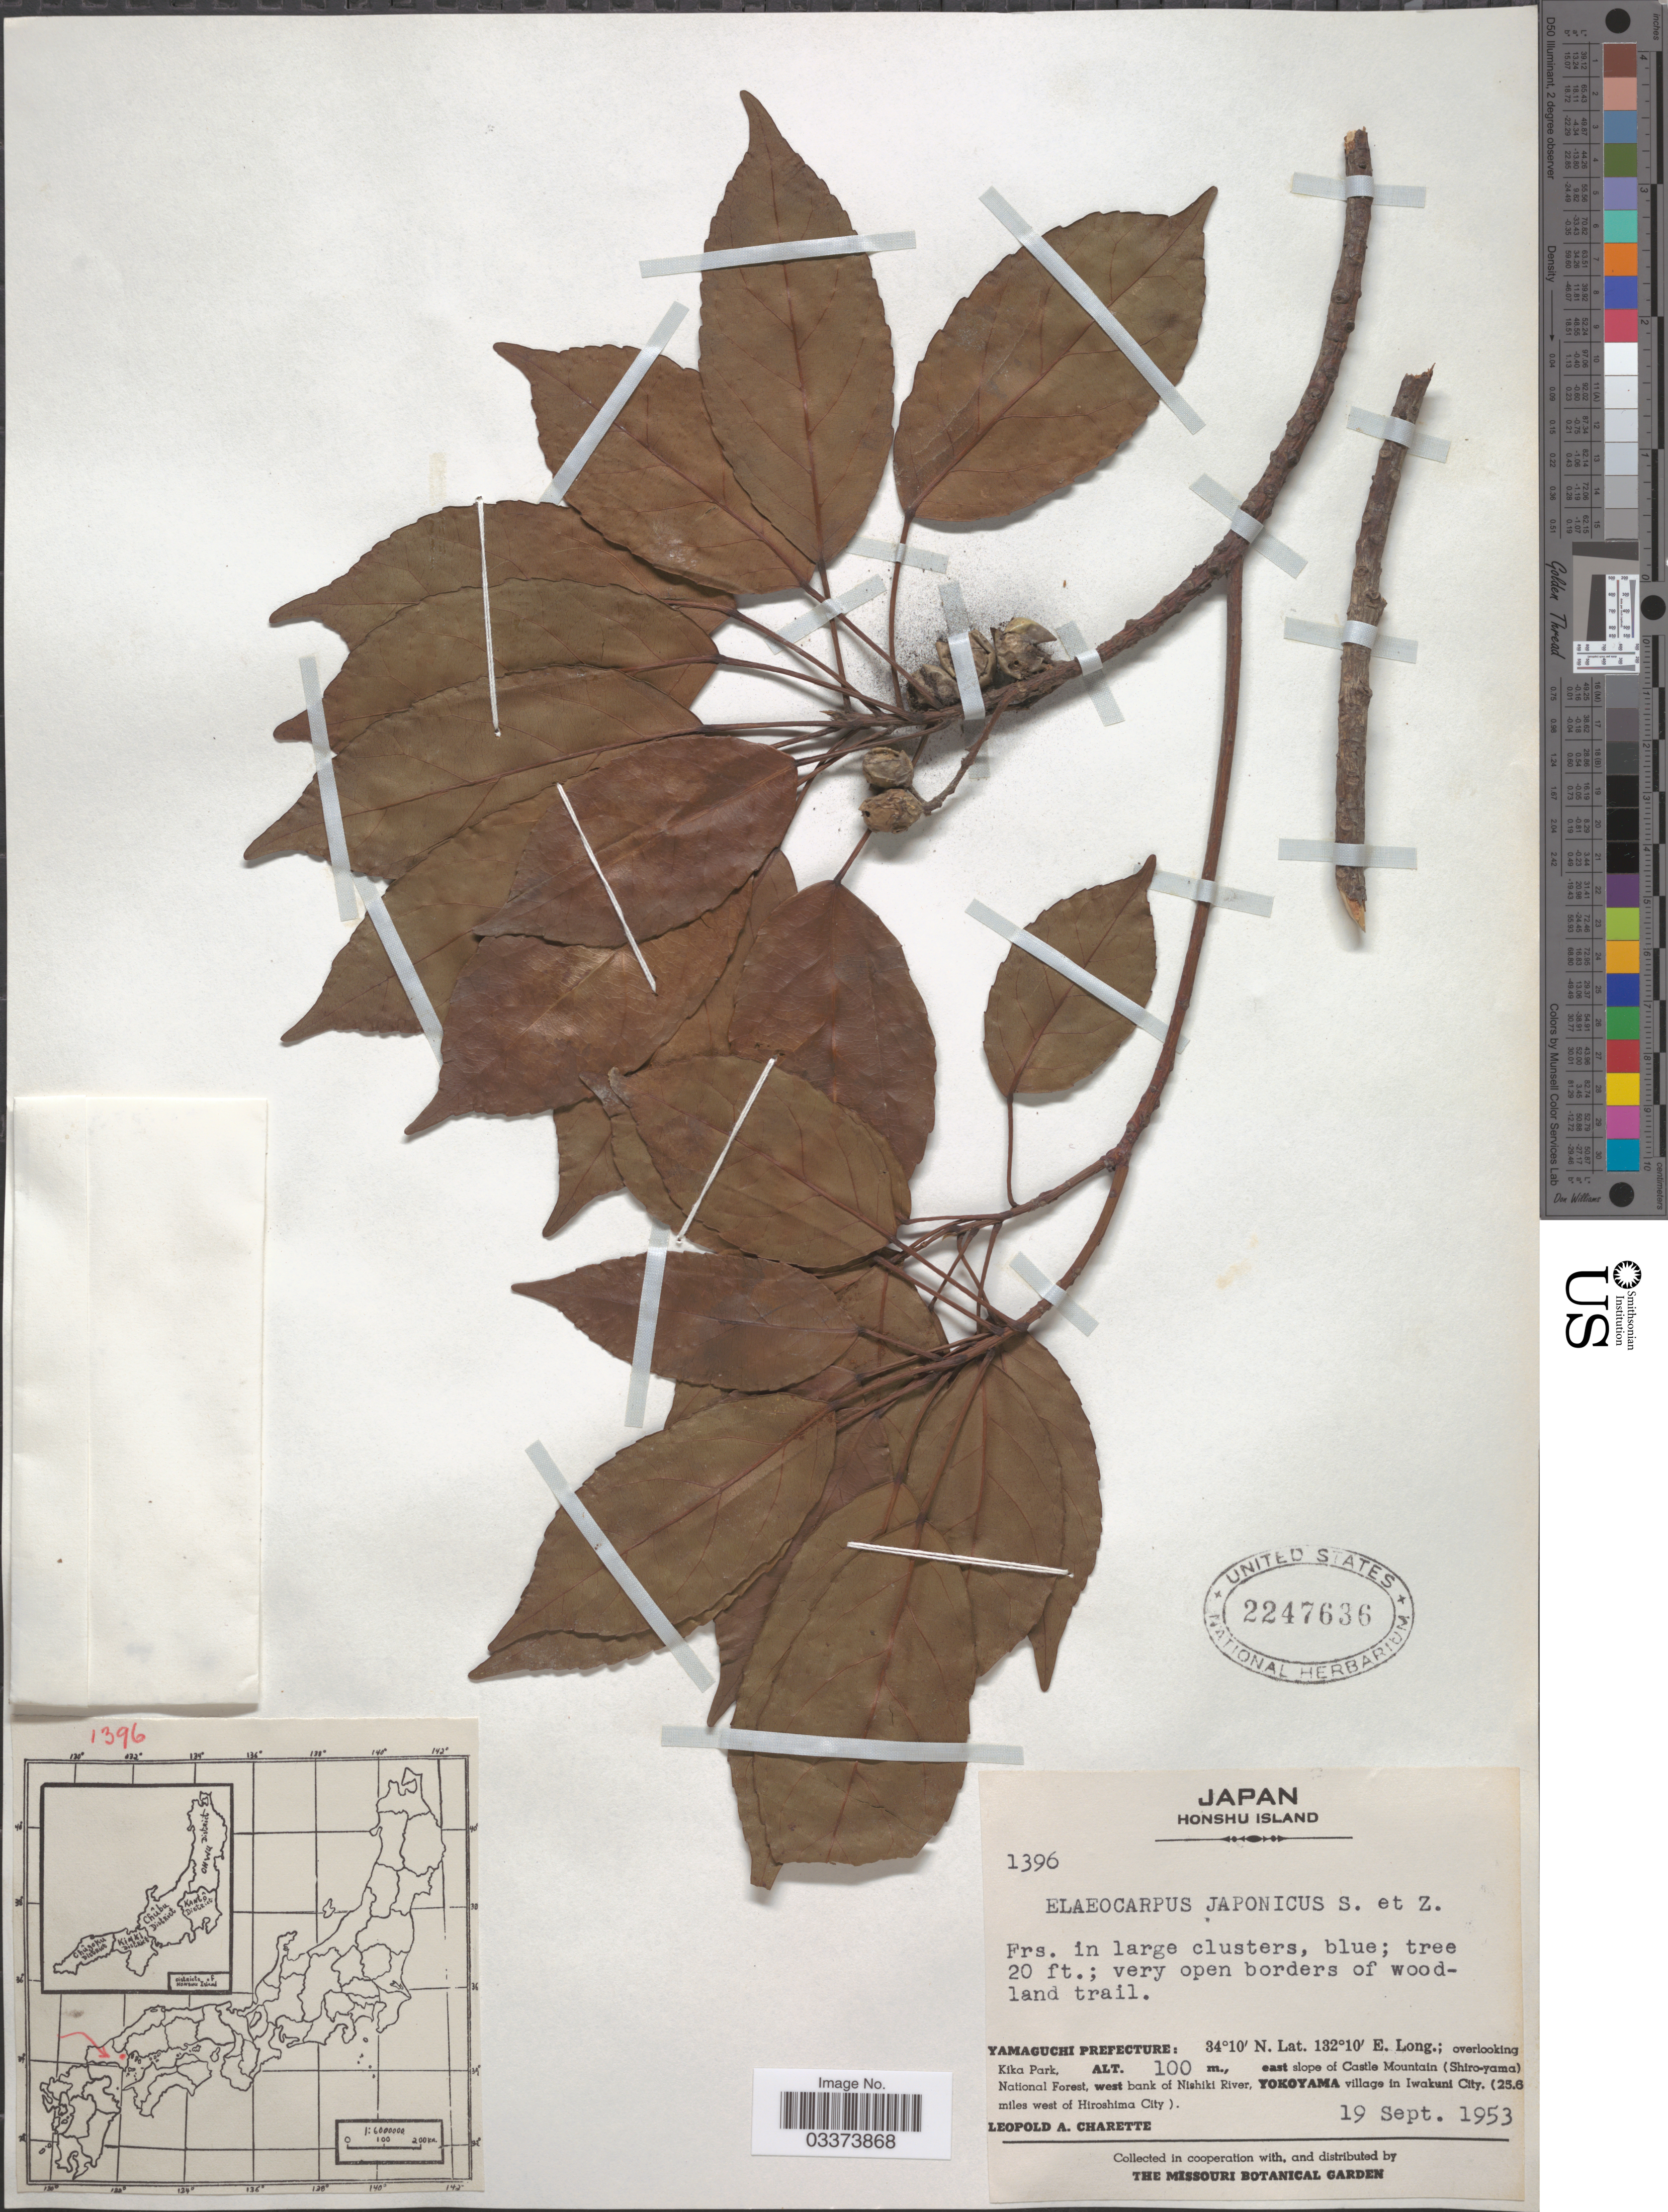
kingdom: Plantae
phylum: Tracheophyta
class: Magnoliopsida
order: Oxalidales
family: Elaeocarpaceae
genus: Elaeocarpus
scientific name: Elaeocarpus japonicus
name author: Siebold & Zucc.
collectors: L. A. Charette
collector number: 1396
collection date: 1953-09-19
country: Japan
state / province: Yamaguti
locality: Honshu Island, Yamaguchi Prefecture, overlooking Kika Park, east slope of Castle Mountain (Shiro-yama) National Forest, west bank of Nishiki River, Yokoyama village in Iwakuni City (25.6 miles west of Hiroshima City).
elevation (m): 100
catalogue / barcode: US 2247636